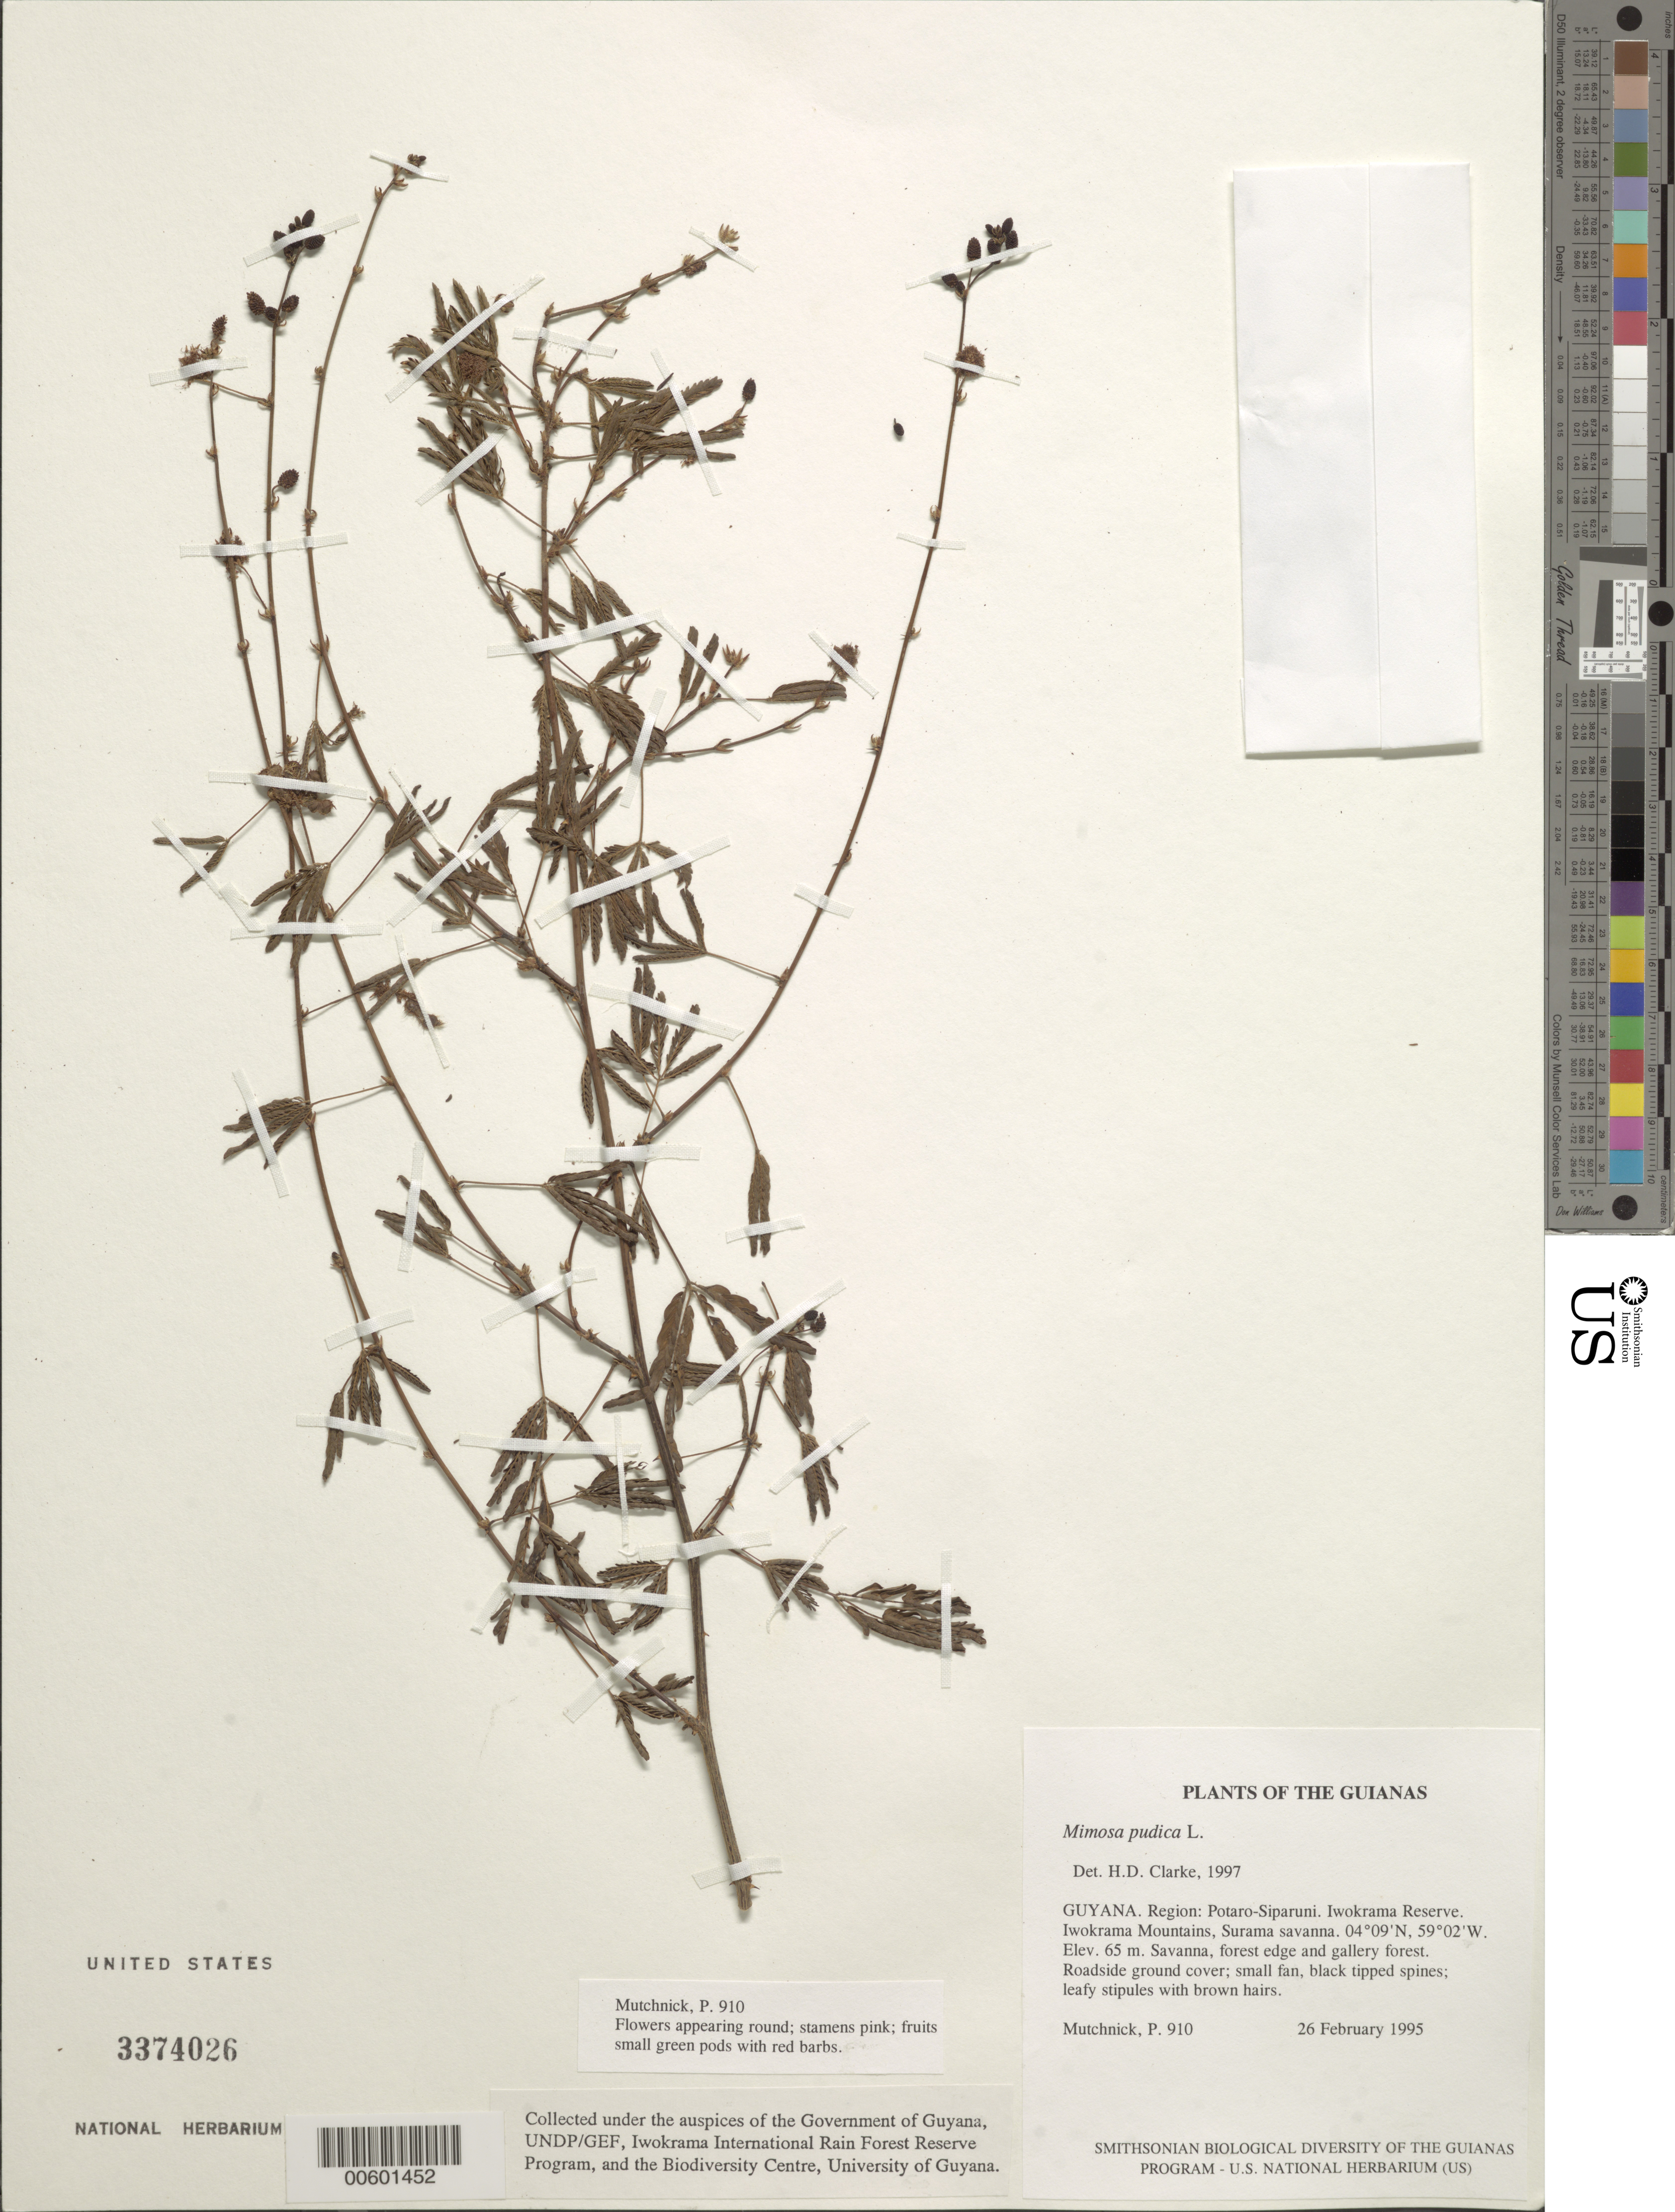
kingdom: Plantae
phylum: Tracheophyta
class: Magnoliopsida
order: Fabales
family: Fabaceae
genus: Mimosa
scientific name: Mimosa pudica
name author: L.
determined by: Clarke, H. D., University of North Carolina (Asheville)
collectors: P. Mutchnick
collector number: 910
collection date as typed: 26 February 1995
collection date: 1995-02-26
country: Guyana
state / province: Potaro-Siparuni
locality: Iwokrama Reserve. Iwokrama Mountains, Surama savanna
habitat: Savanna, forest edge and gallery forest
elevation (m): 65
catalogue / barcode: US 3374026